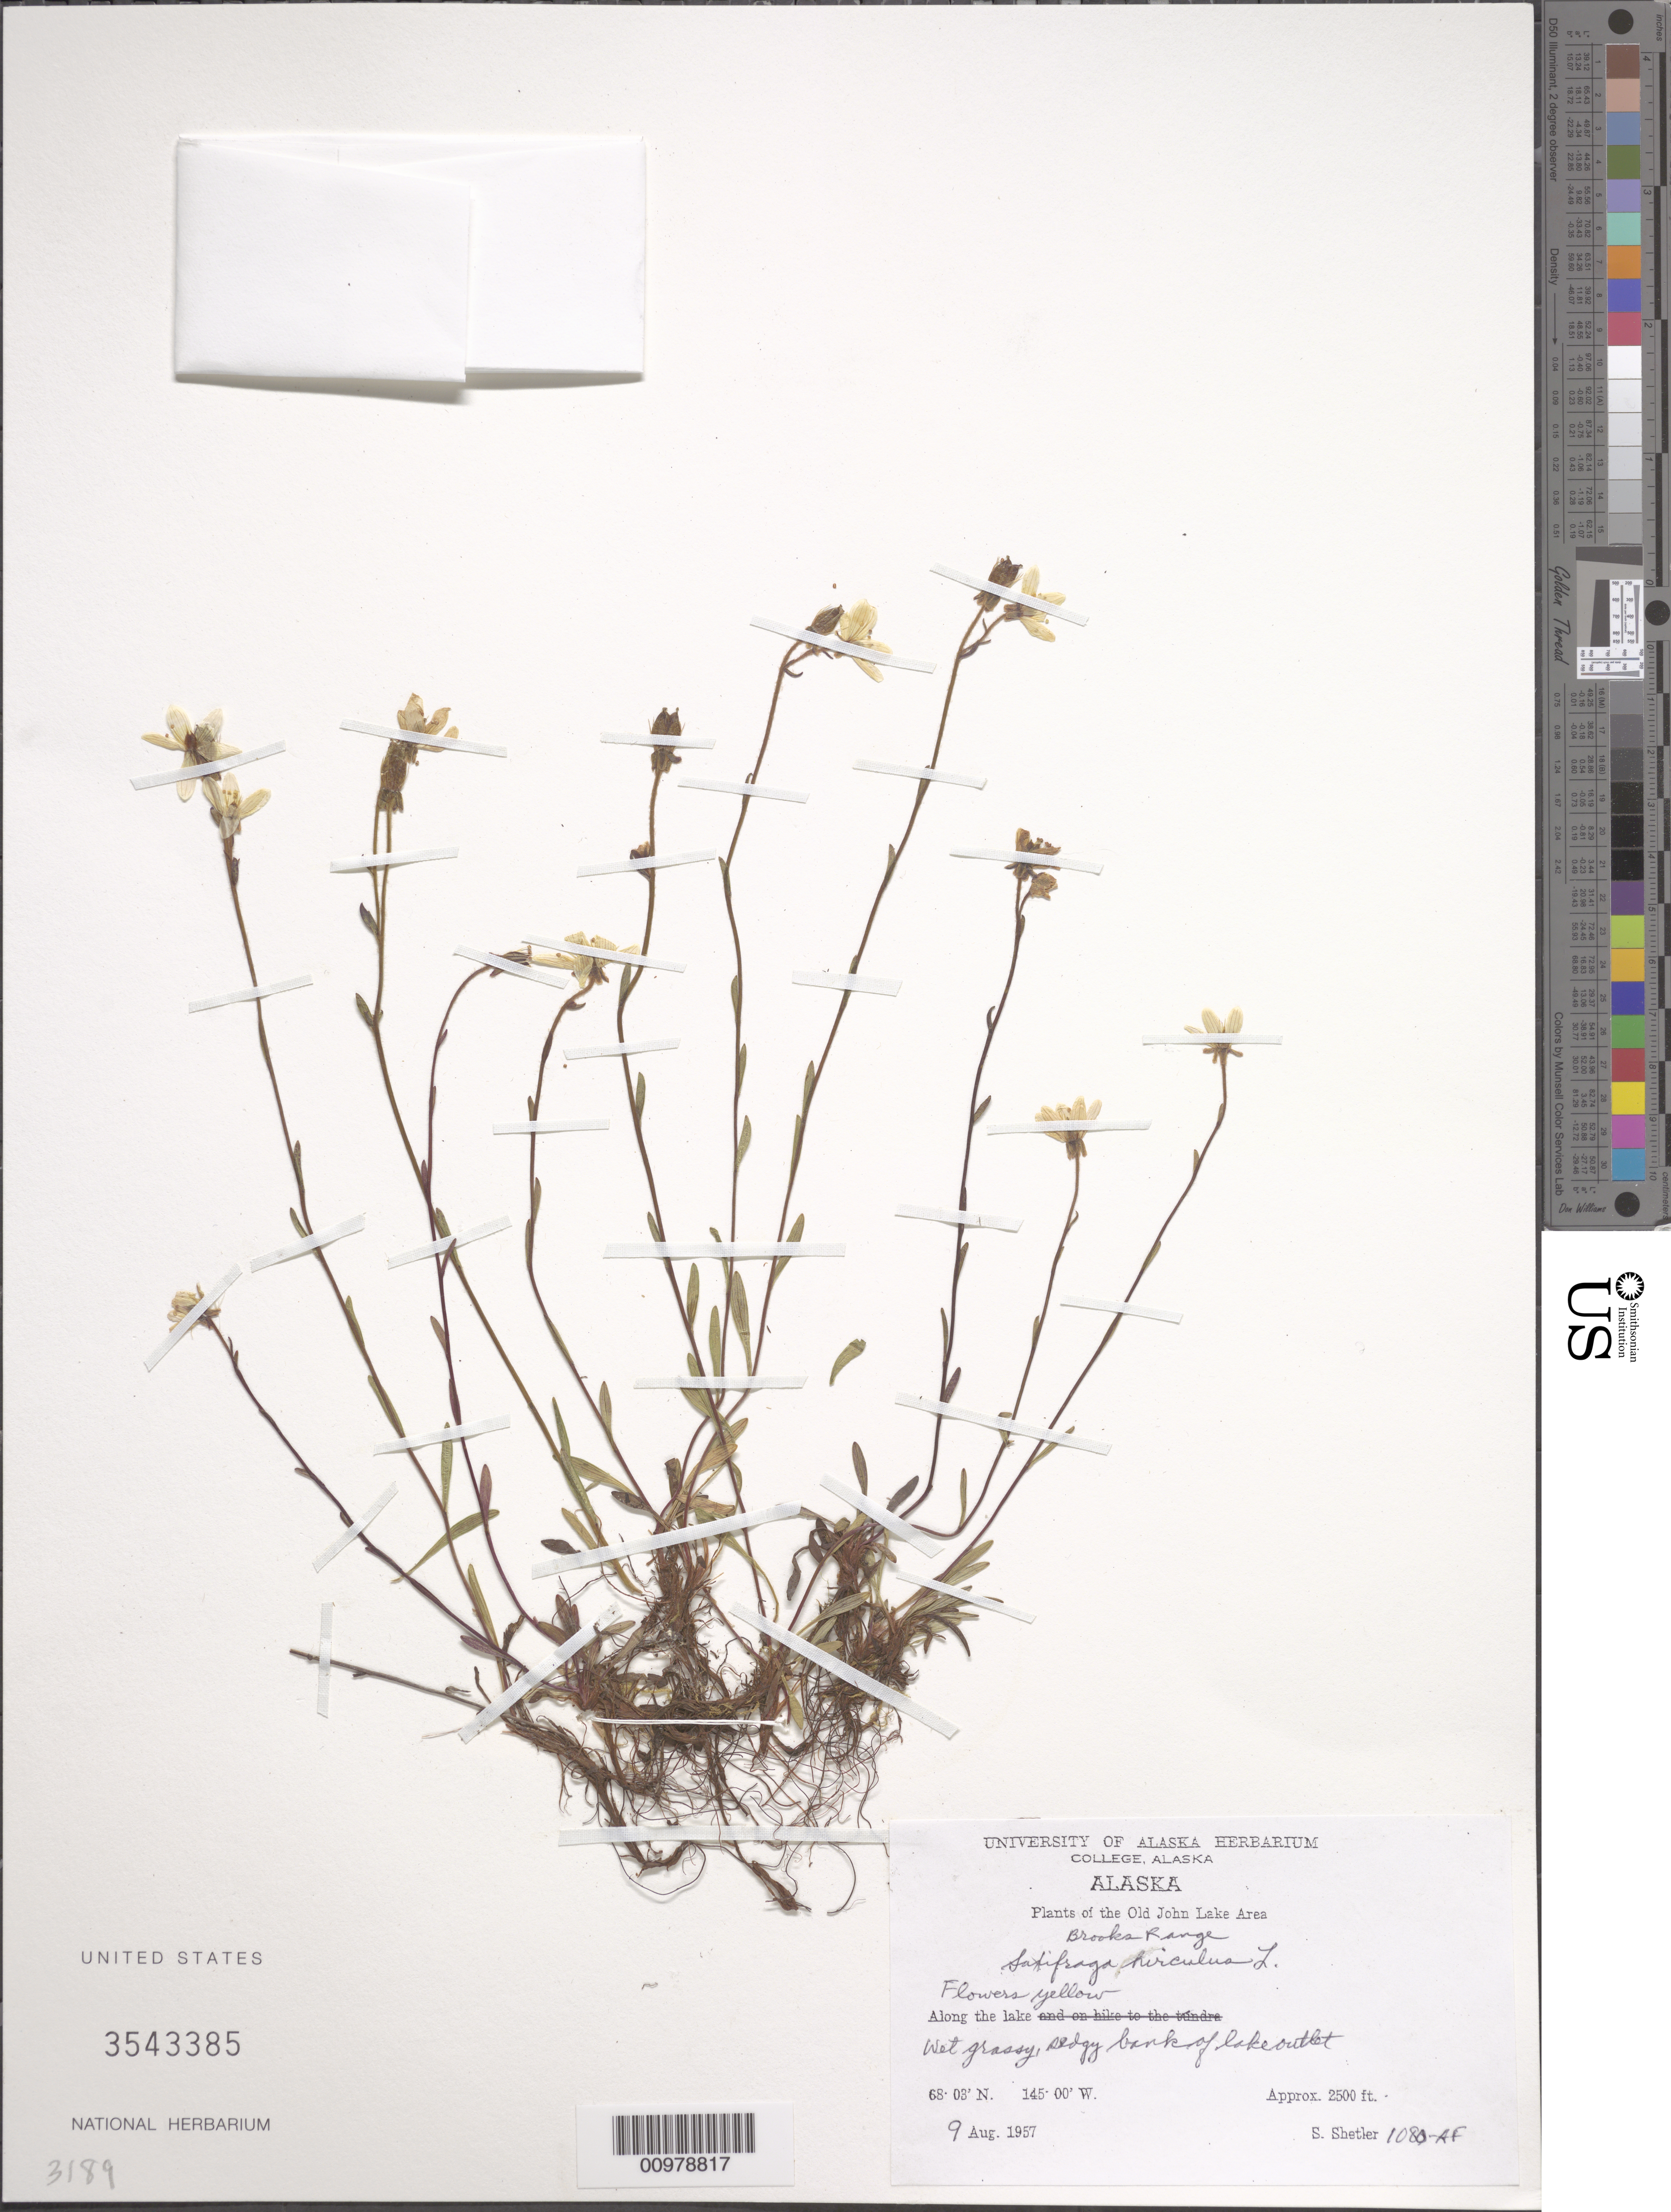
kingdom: Plantae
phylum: Tracheophyta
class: Magnoliopsida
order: Saxifragales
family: Saxifragaceae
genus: Saxifraga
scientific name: Saxifraga hirculus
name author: L.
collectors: S. Shetler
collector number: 1080-AF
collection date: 1957-08-09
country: United States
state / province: Alaska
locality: The Old John Lake Area. Brooks Range. Along the lake.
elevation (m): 762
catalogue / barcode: US 3543385